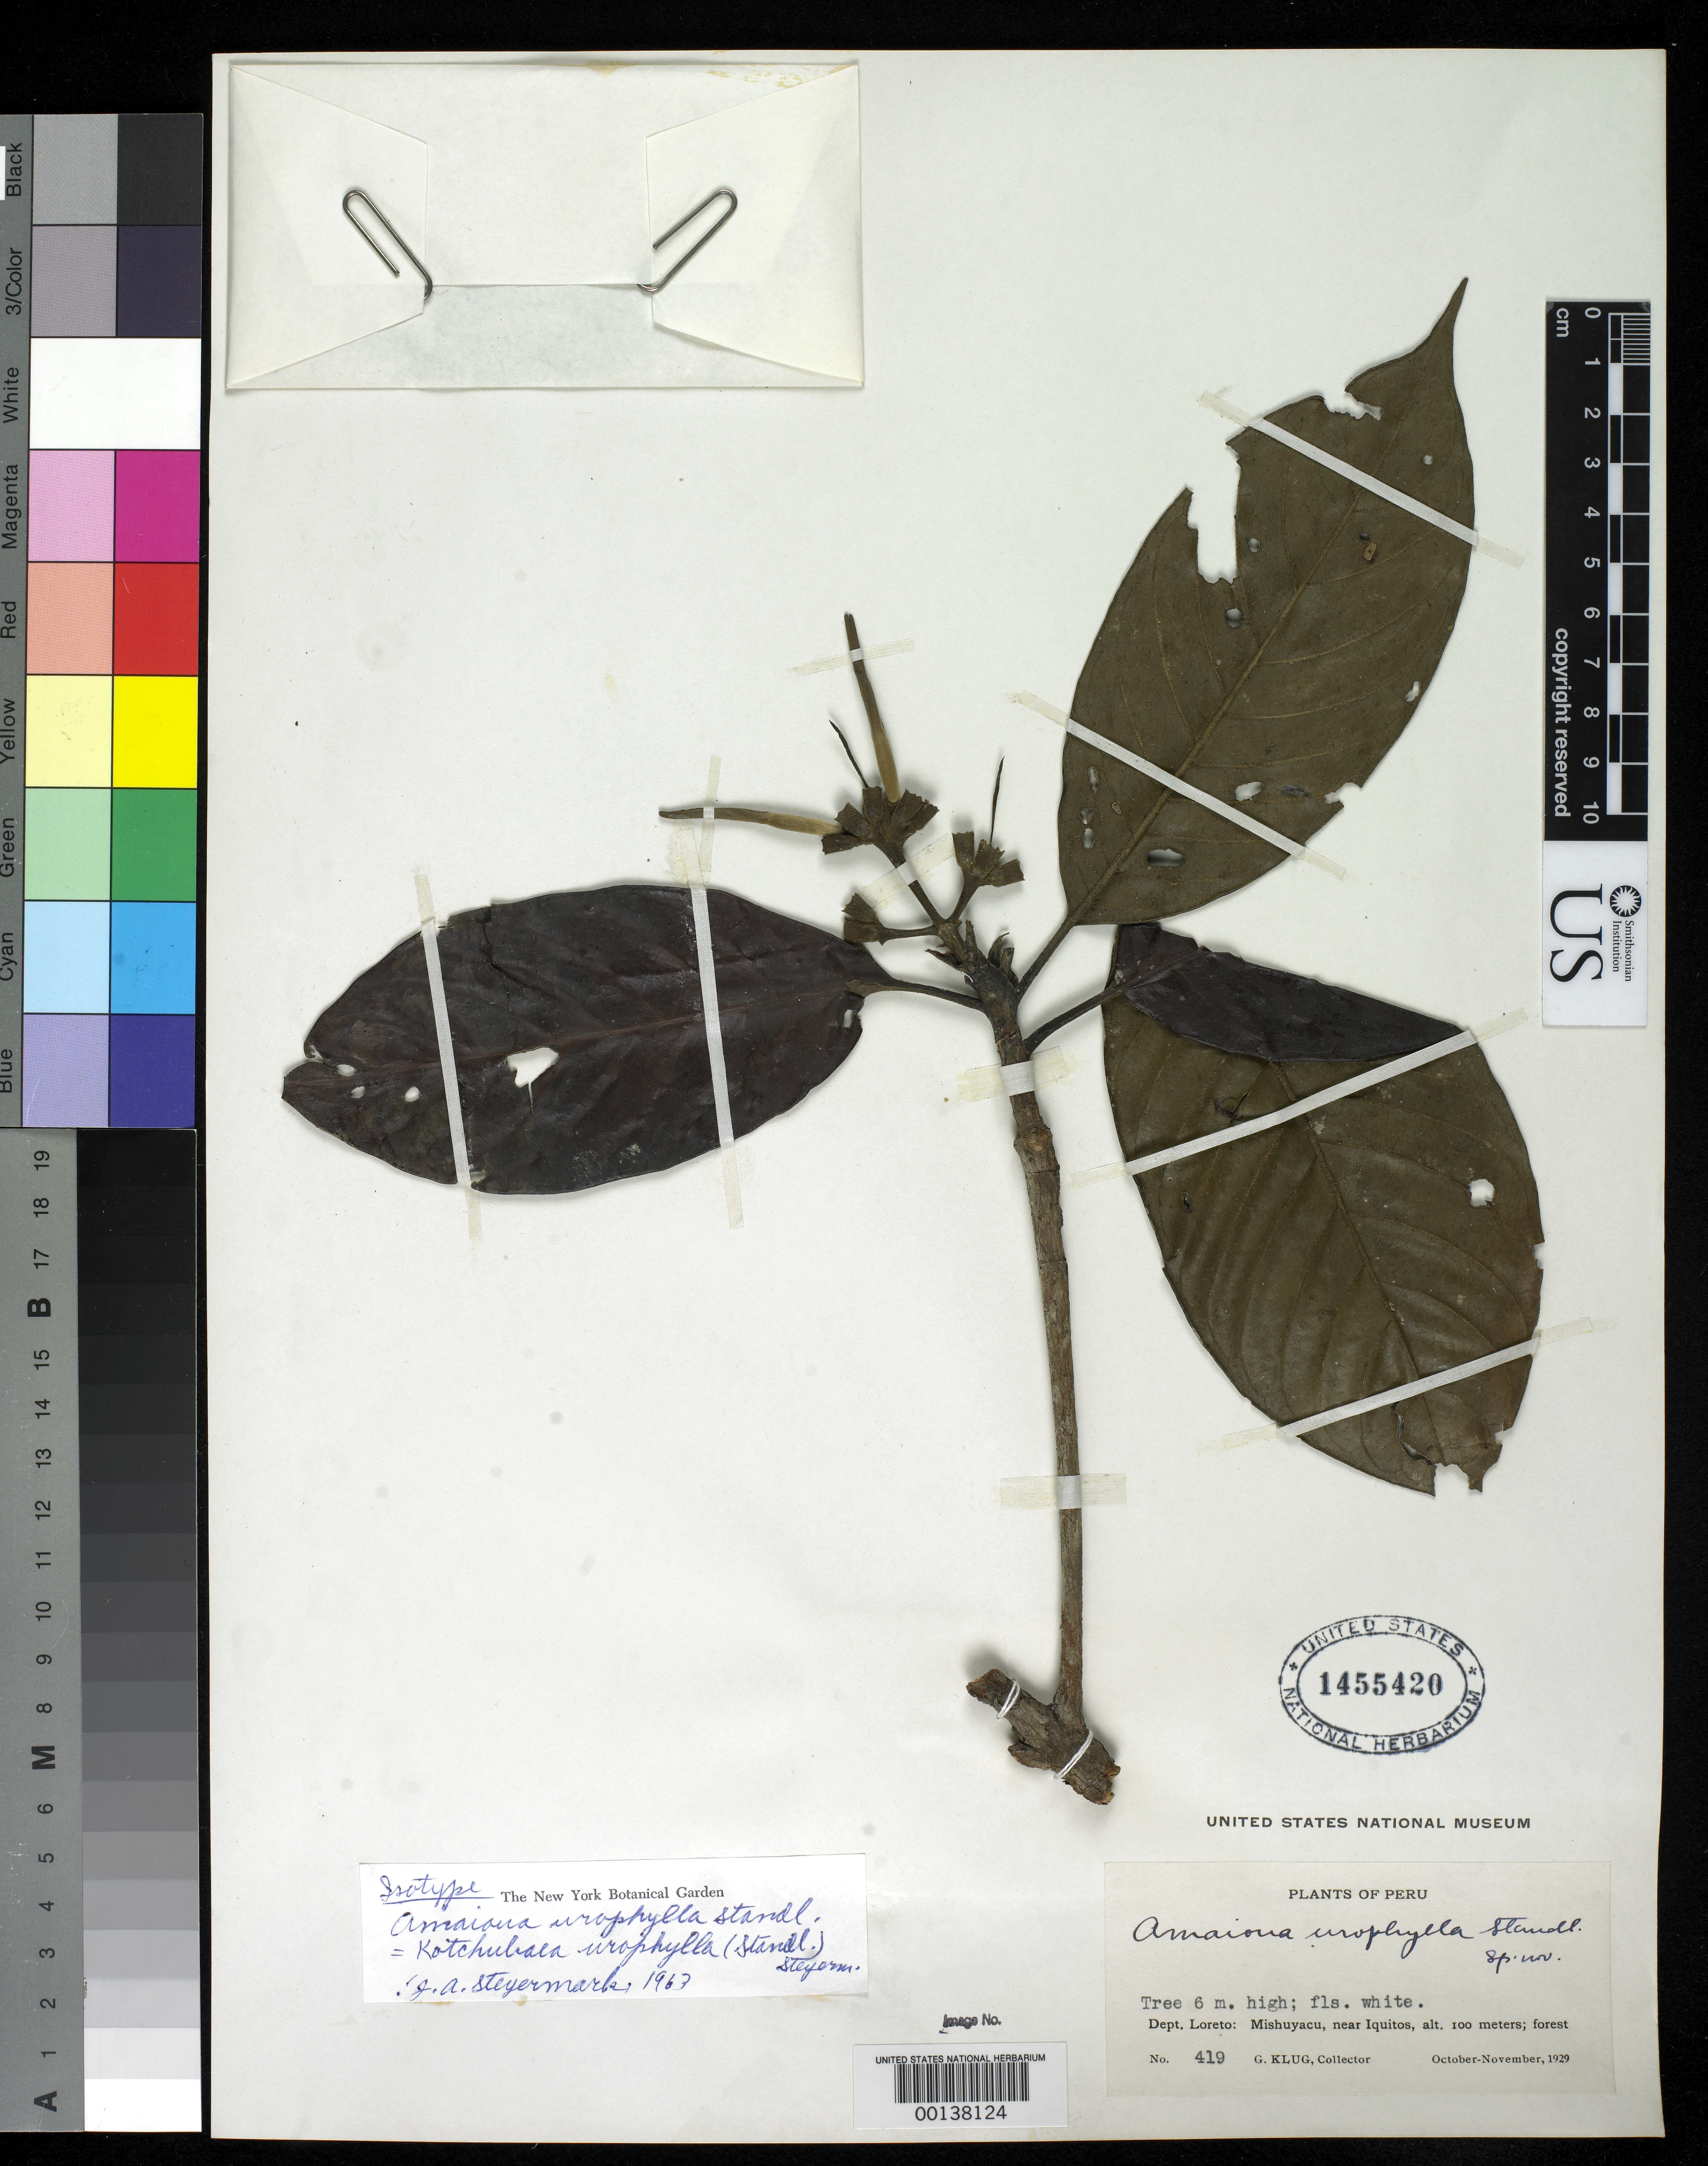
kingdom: Plantae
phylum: Tracheophyta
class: Magnoliopsida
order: Gentianales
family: Rubiaceae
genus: Amaioua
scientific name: Amaioua urophylla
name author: Standl.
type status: Isotype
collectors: G. Klug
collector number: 419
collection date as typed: Oct 1929 to -- Nov 1929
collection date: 1929-10/1929-11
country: Peru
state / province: Loreto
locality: Mishuyacu, near Iquitos.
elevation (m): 100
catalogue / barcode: US 1455420